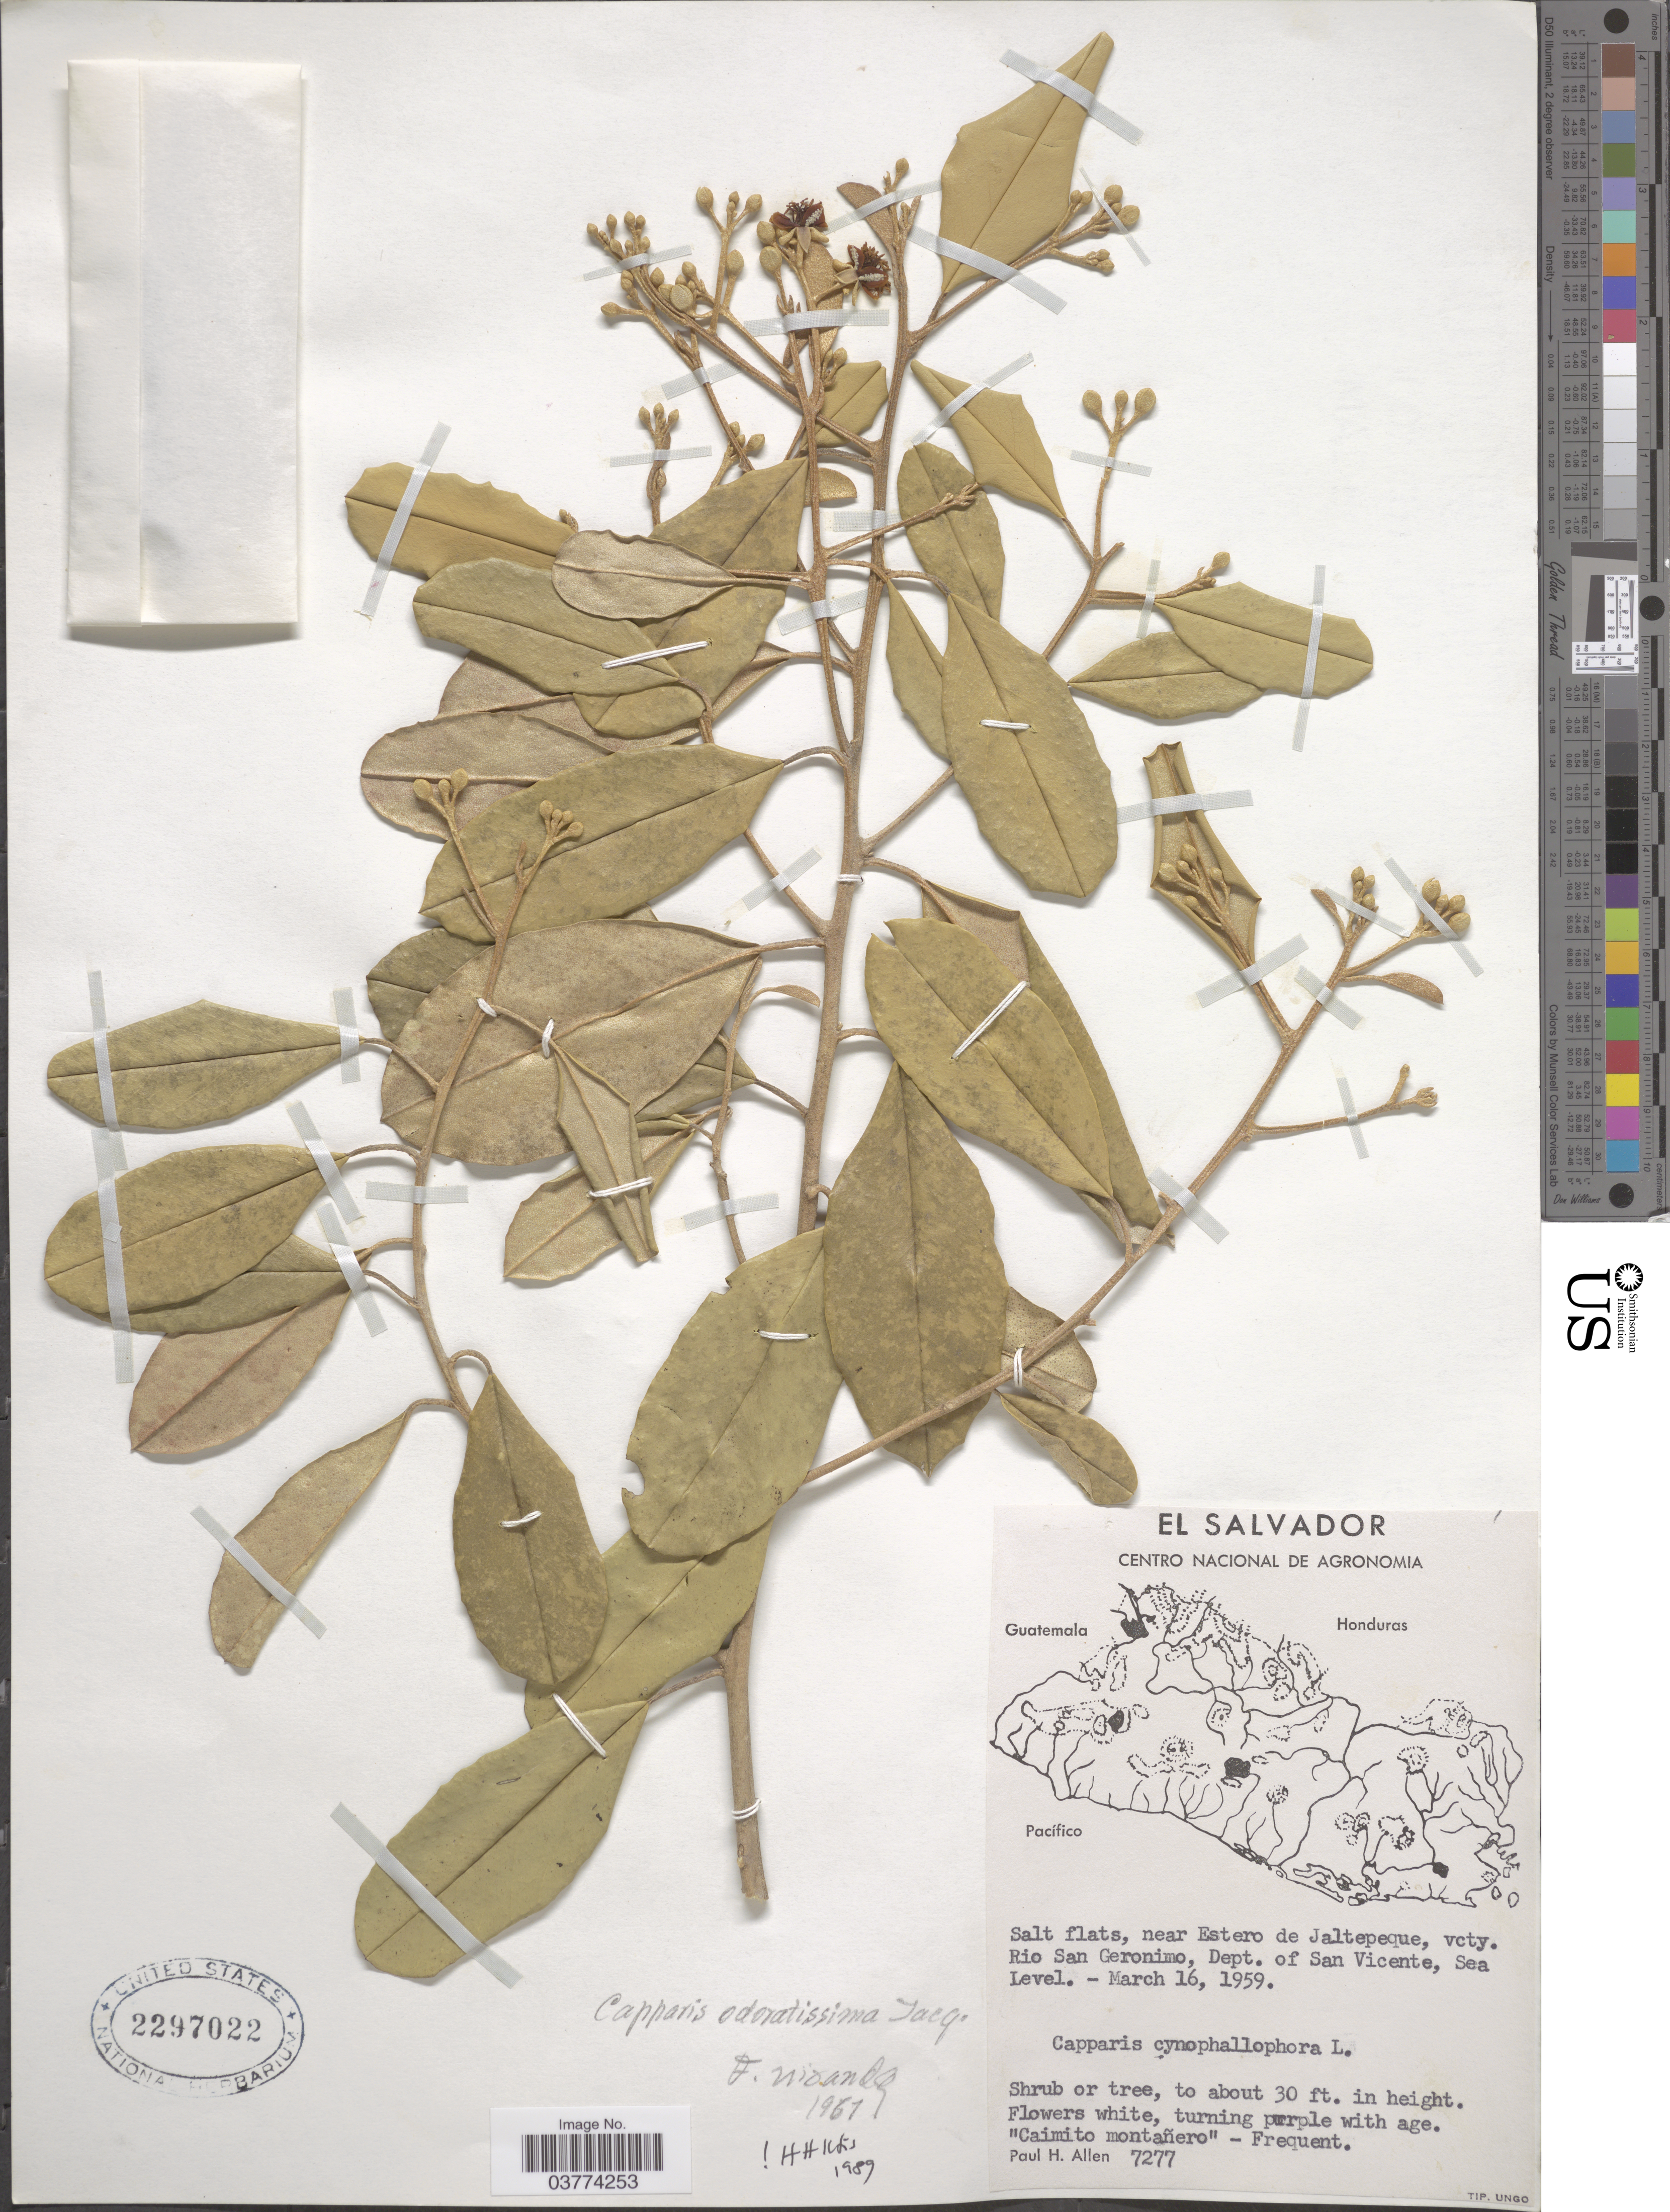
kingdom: Plantae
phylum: Tracheophyta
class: Magnoliopsida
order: Brassicales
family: Capparaceae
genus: Quadrella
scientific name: Quadrella odoratissima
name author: (Jacq.) Hutch.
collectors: P. H. Allen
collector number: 7277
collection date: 1959-03-16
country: El Salvador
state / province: San Vincente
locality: Salt flats, near Estero de Jaltepeque, vcty. Rio San Geronimo, Dept. of San Vicente.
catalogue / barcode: US 2297022